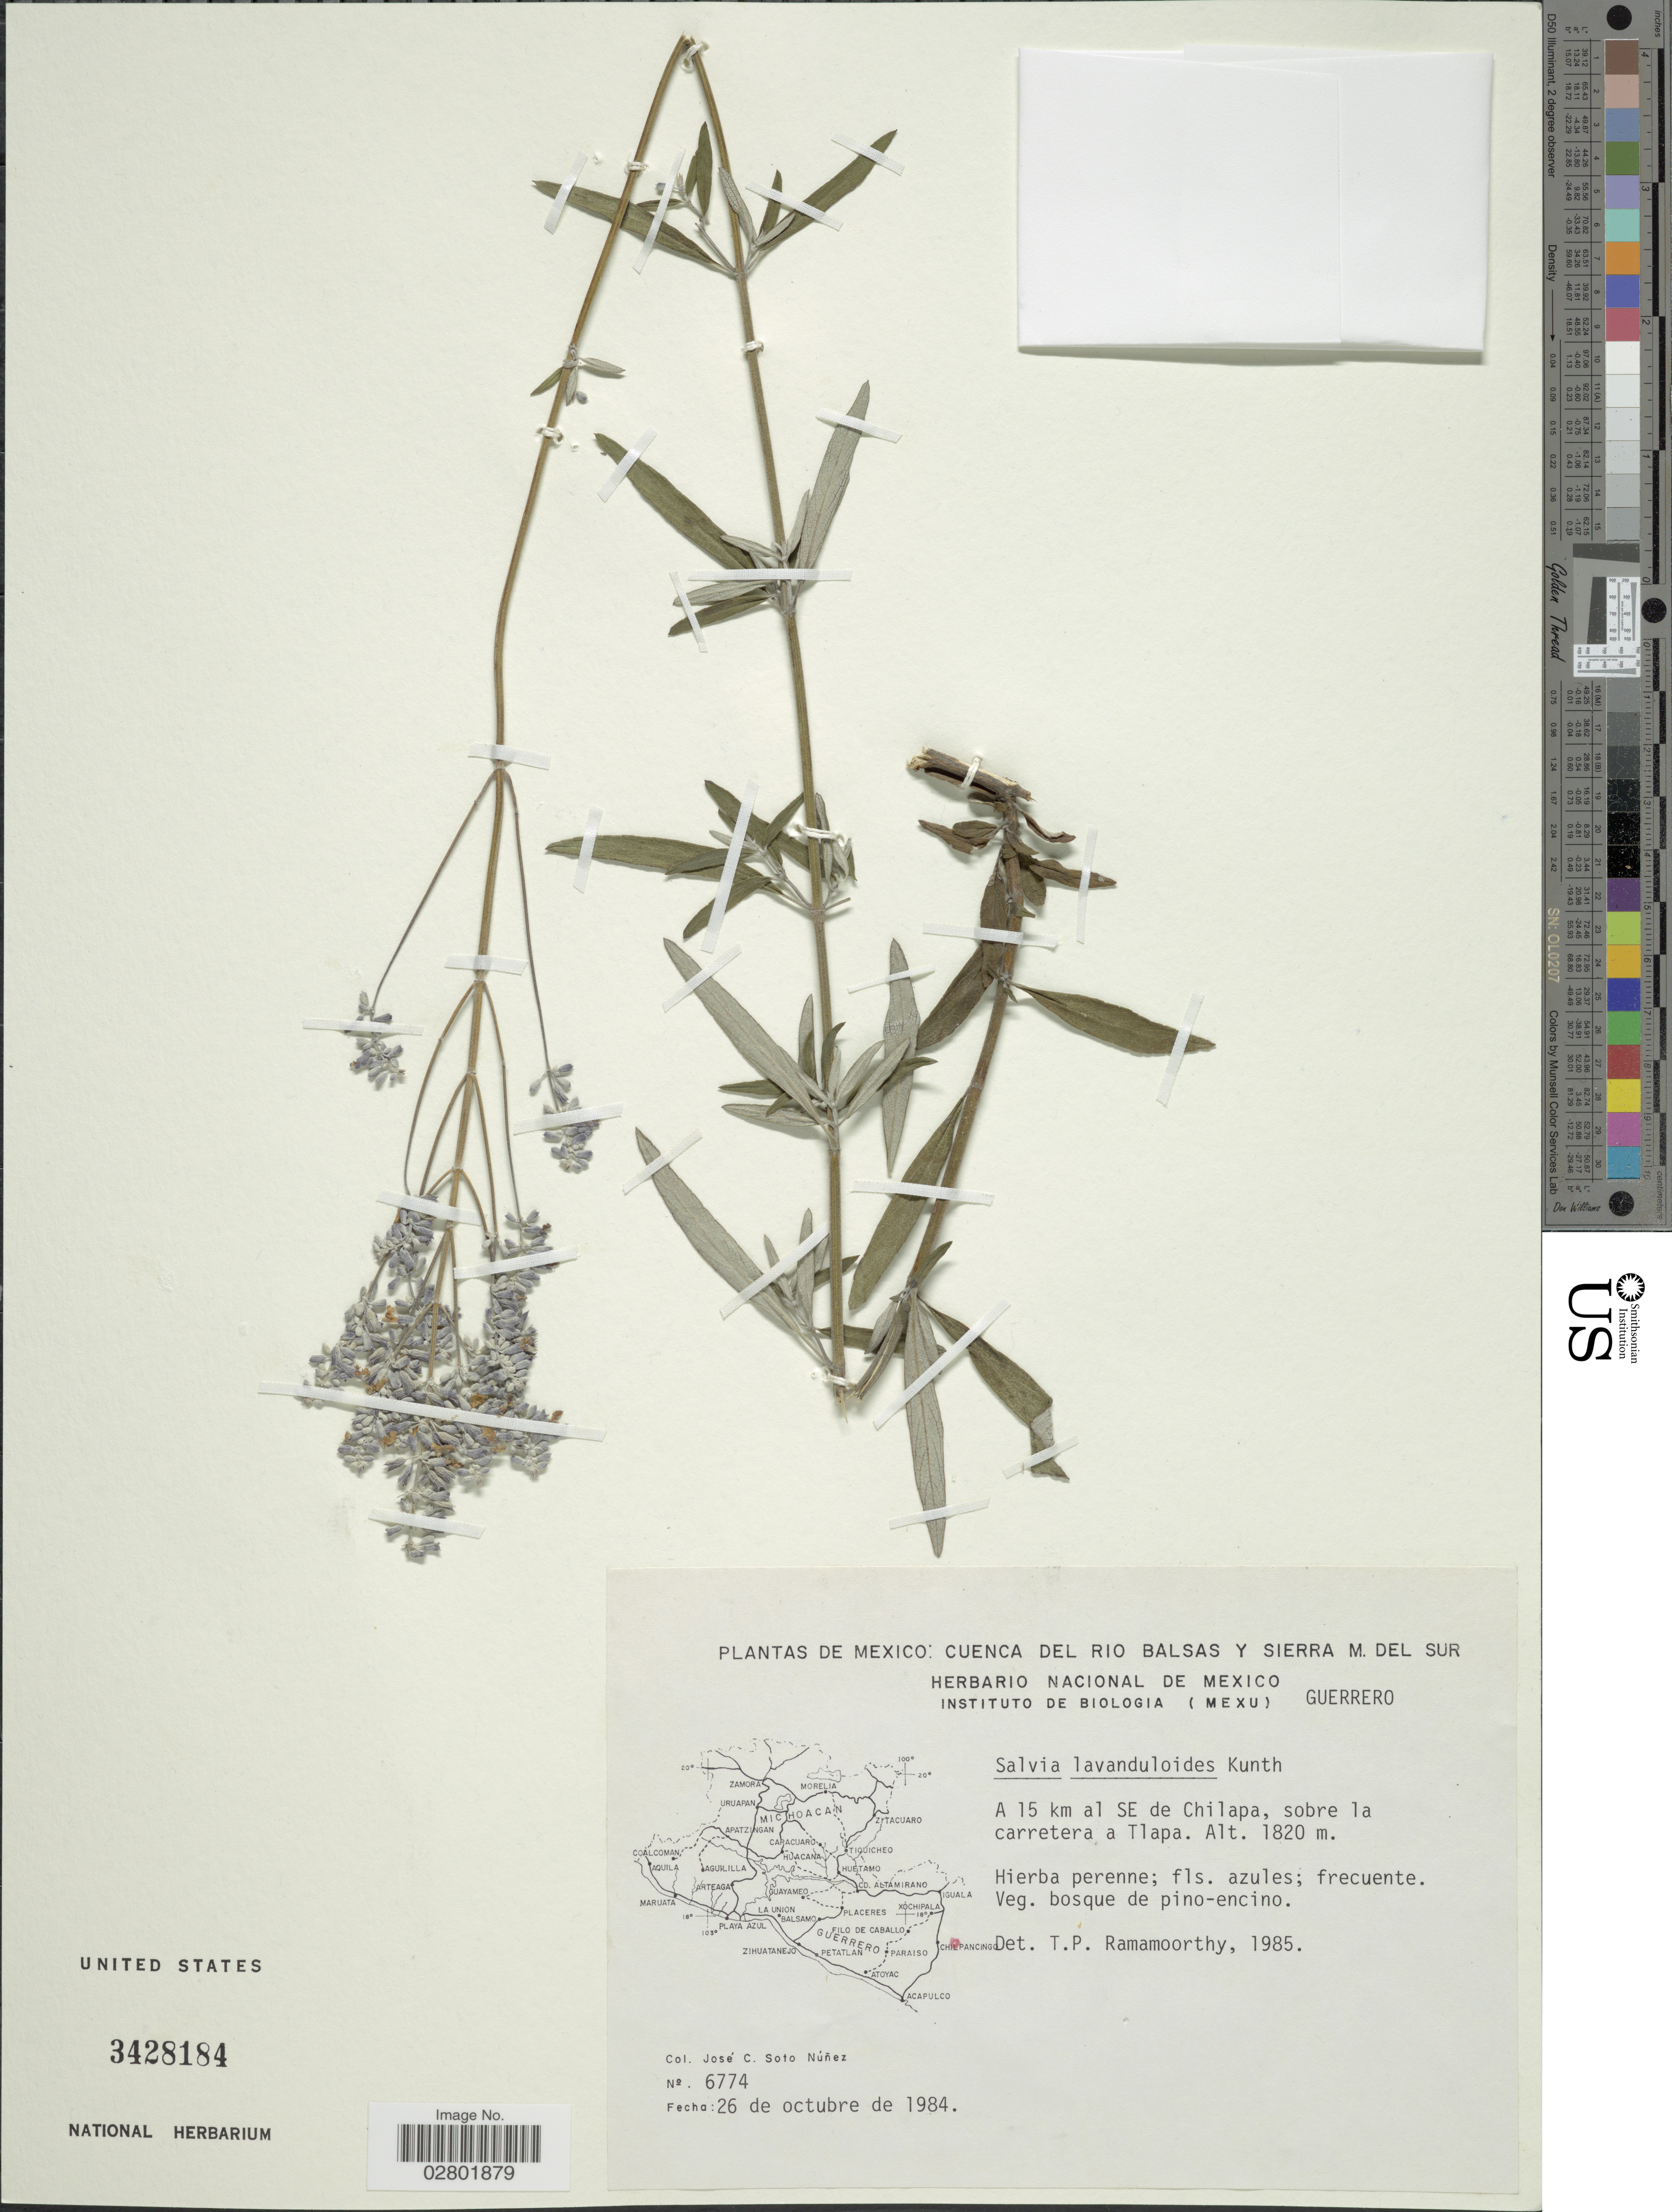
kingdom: Plantae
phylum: Tracheophyta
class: Magnoliopsida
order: Lamiales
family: Lamiaceae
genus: Salvia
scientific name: Salvia lavanduloides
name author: Kunth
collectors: J. Soto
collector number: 6774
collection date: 1984-10-26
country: Mexico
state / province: Guerrero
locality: Cuenca del Rio Balsas y Sierra M. del Sur, A 15 km al SE de Chilapa, sobre la carretera a Tlapa.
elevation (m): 1820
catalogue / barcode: US 3428184